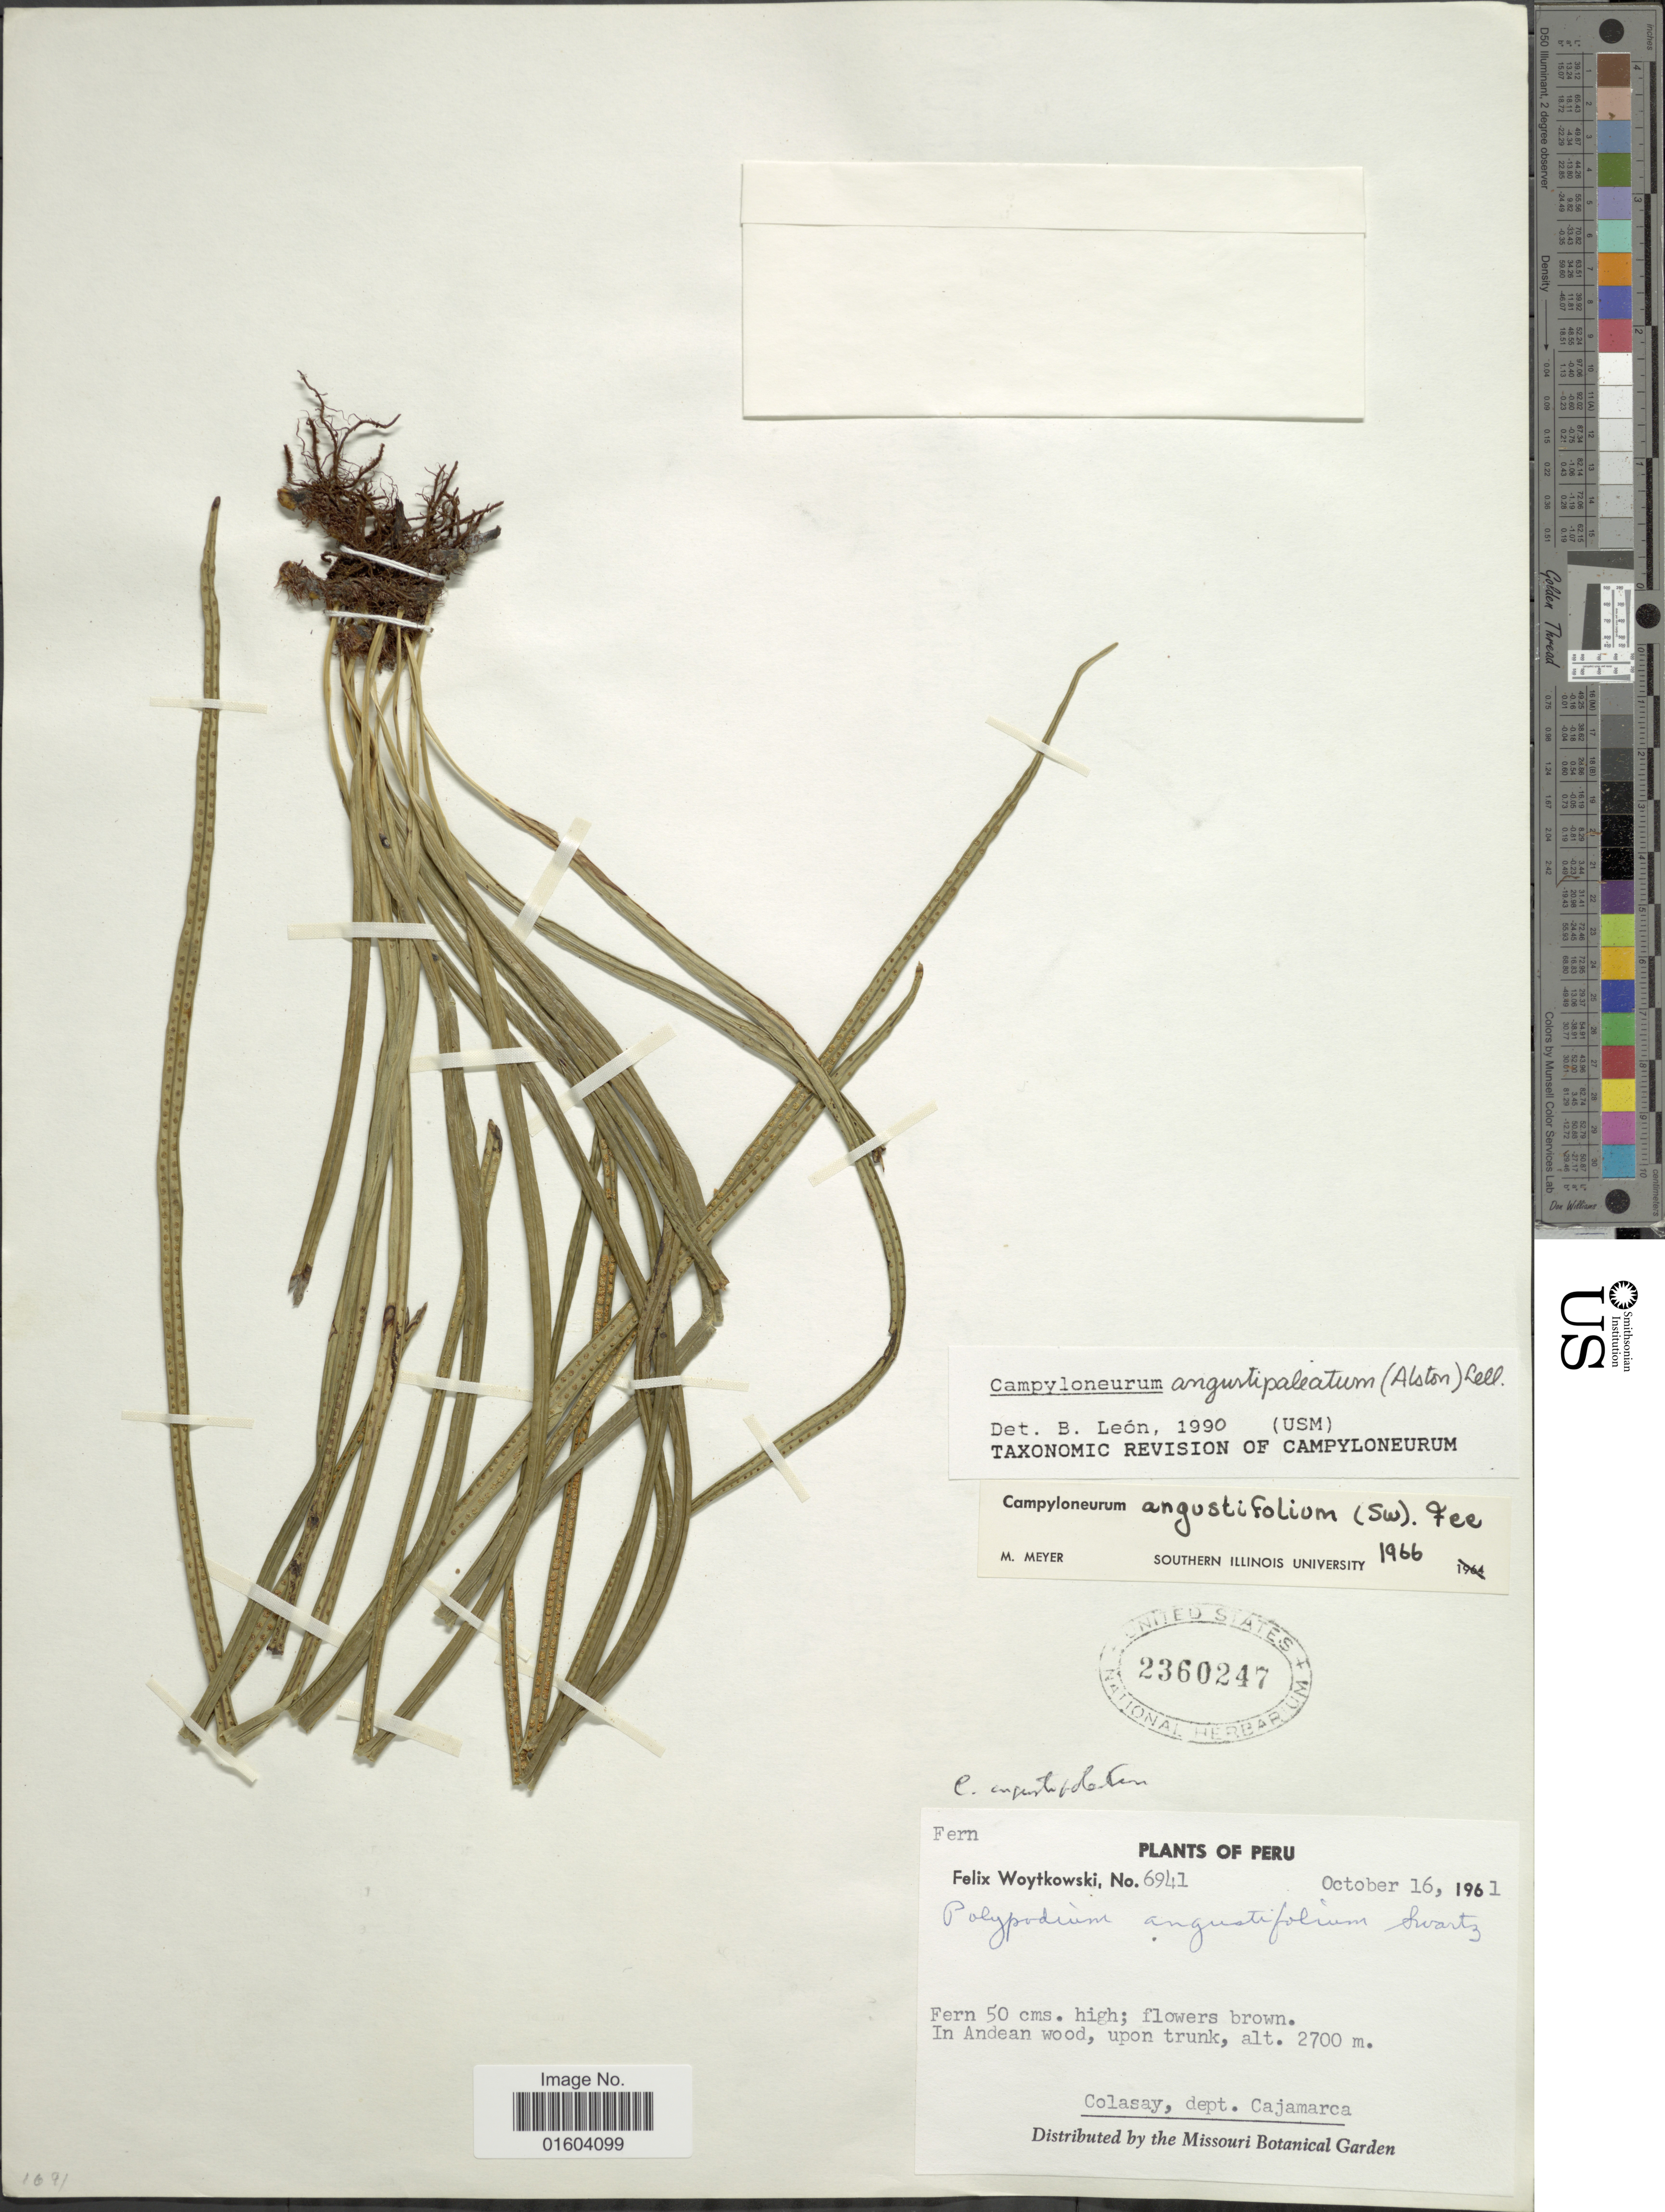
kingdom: Plantae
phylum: Tracheophyta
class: Polypodiopsida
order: Polypodiales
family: Polypodiaceae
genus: Campyloneurum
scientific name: Campyloneurum angustipaleatum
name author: (Alston) Lellinger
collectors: F. Woytkowski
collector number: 6941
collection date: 1961-10-16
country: Peru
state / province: Cajamarca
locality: Peru, Colasay, dept. Cajamarca.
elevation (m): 2700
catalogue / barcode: US 2360247